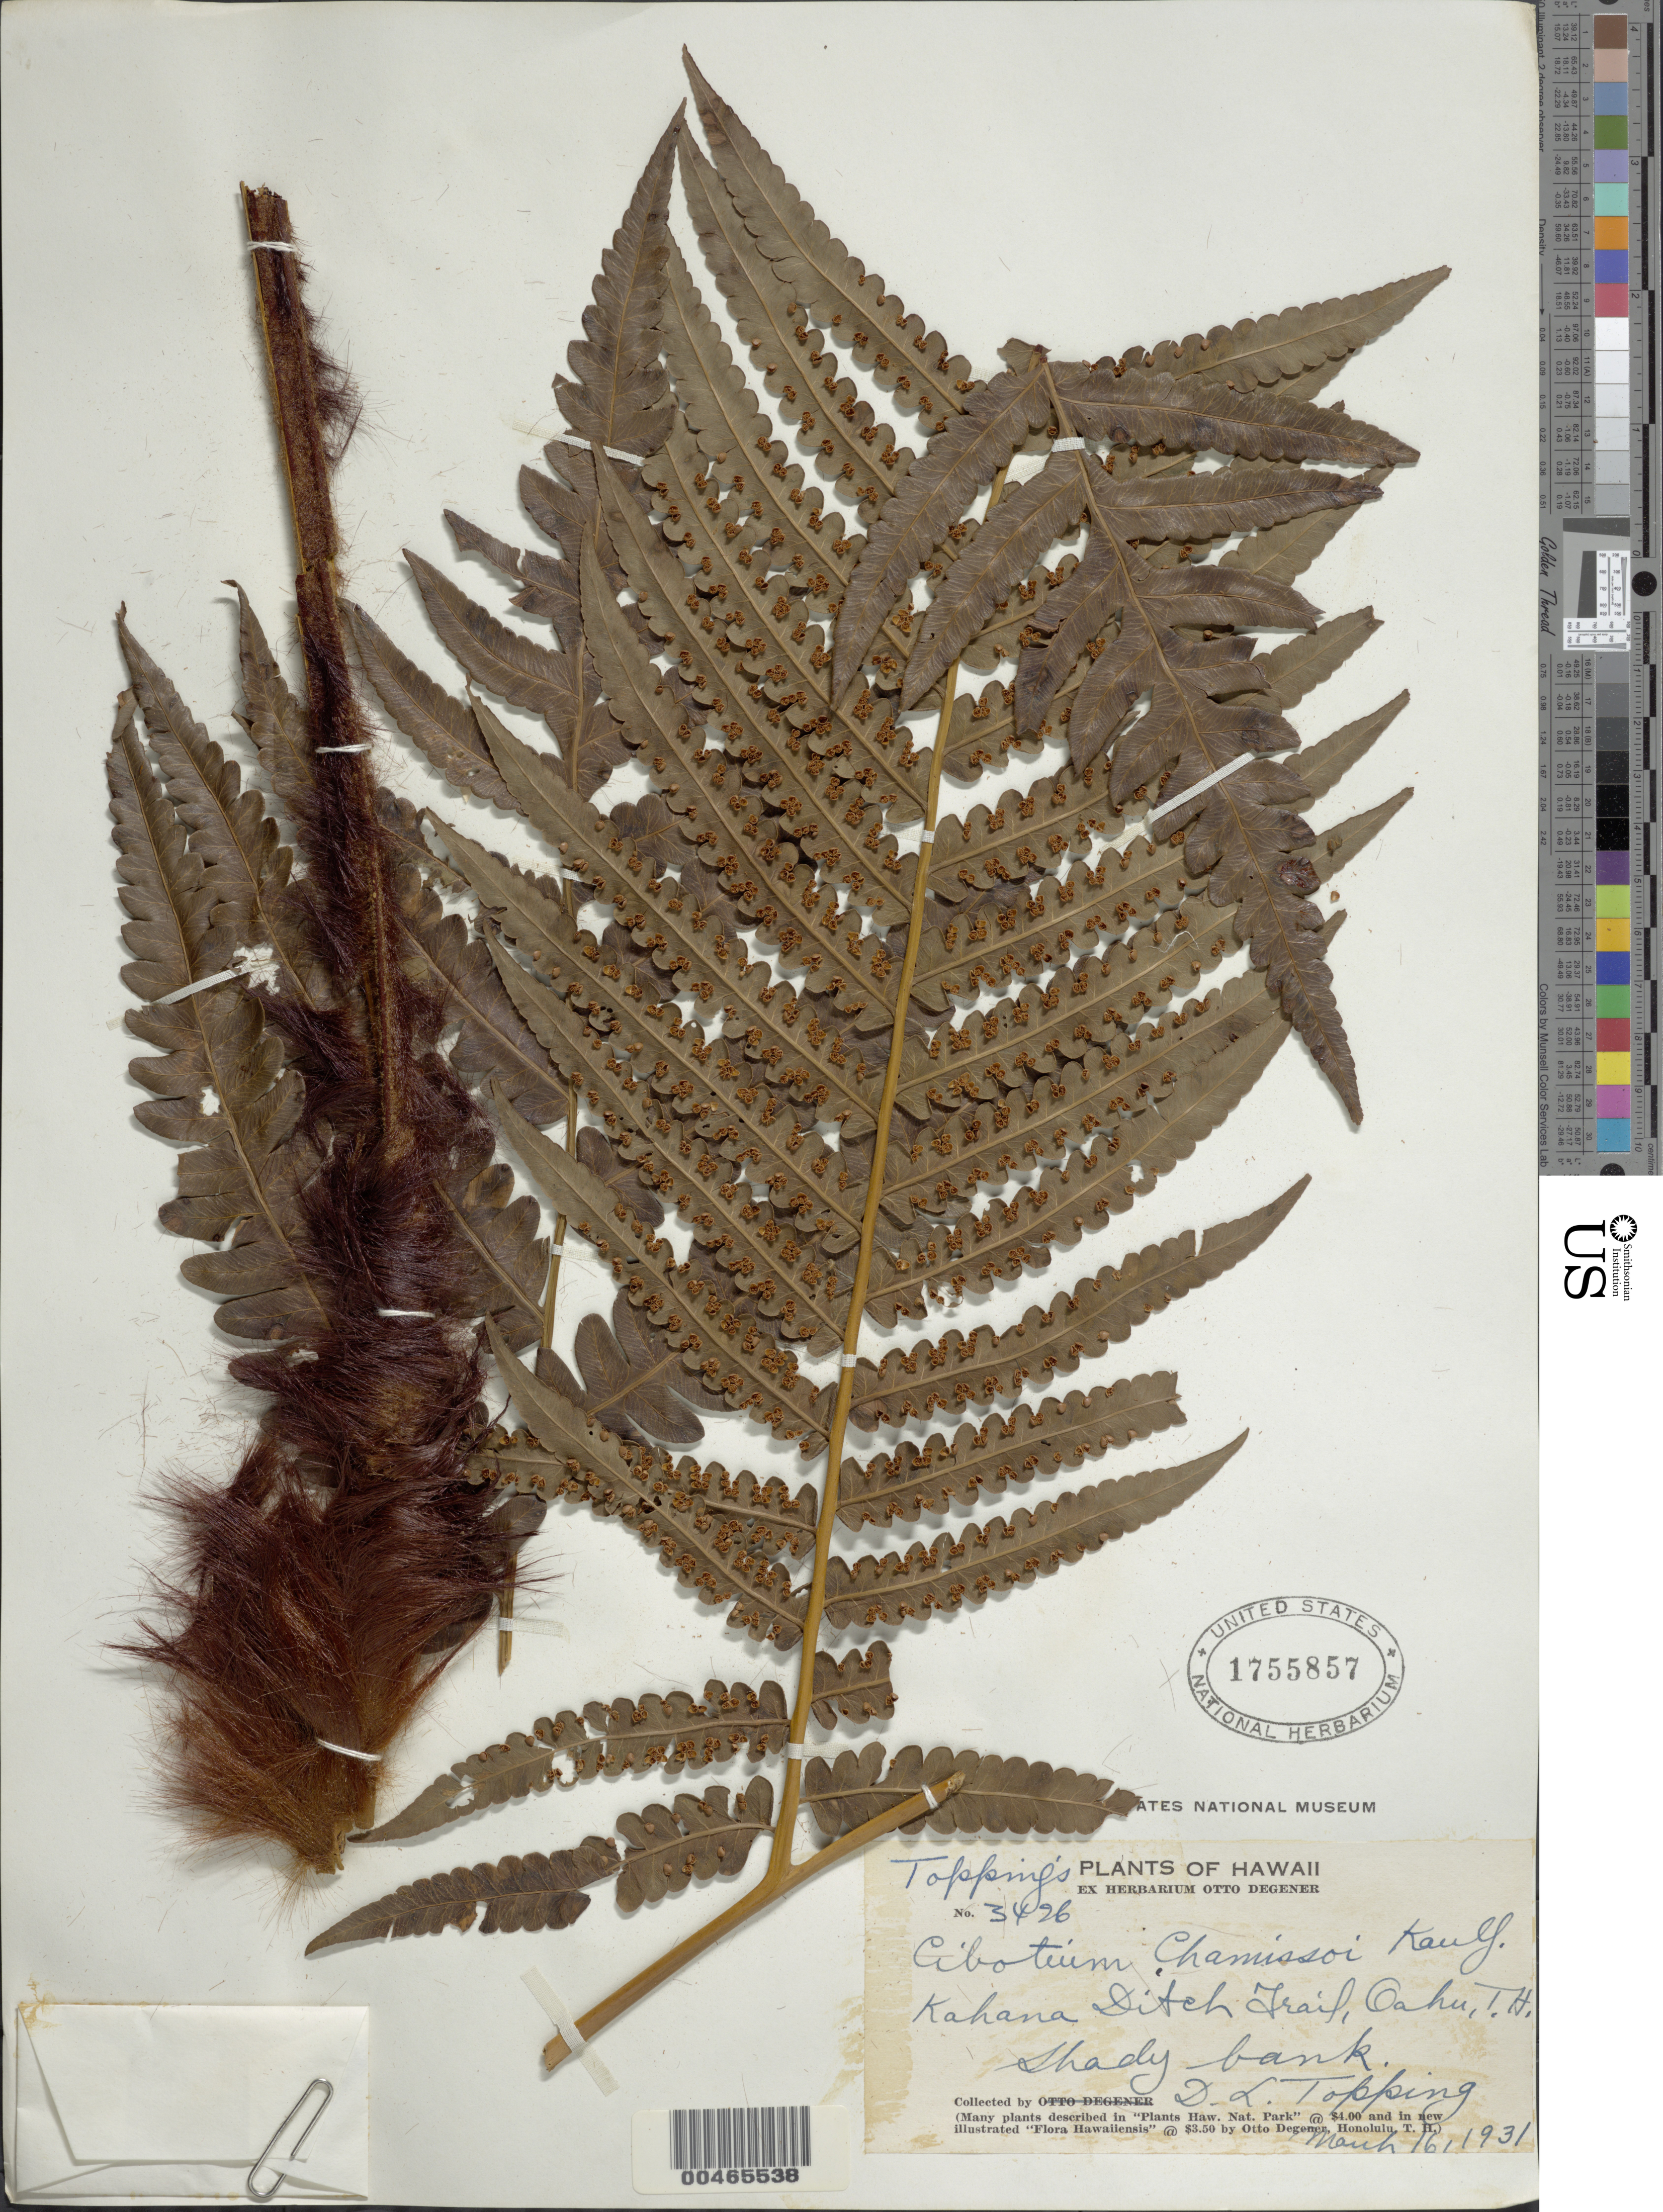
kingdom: Plantae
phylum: Tracheophyta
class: Polypodiopsida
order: Cyatheales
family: Cibotiaceae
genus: Cibotium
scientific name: Cibotium menziesii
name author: Hook.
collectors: D. L. Topping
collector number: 3426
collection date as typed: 16 Mar 1931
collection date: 1931-03-16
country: United States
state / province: Hawaii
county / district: Honolulu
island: Oahu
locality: Kahana Ditch Trail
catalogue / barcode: US 1755857